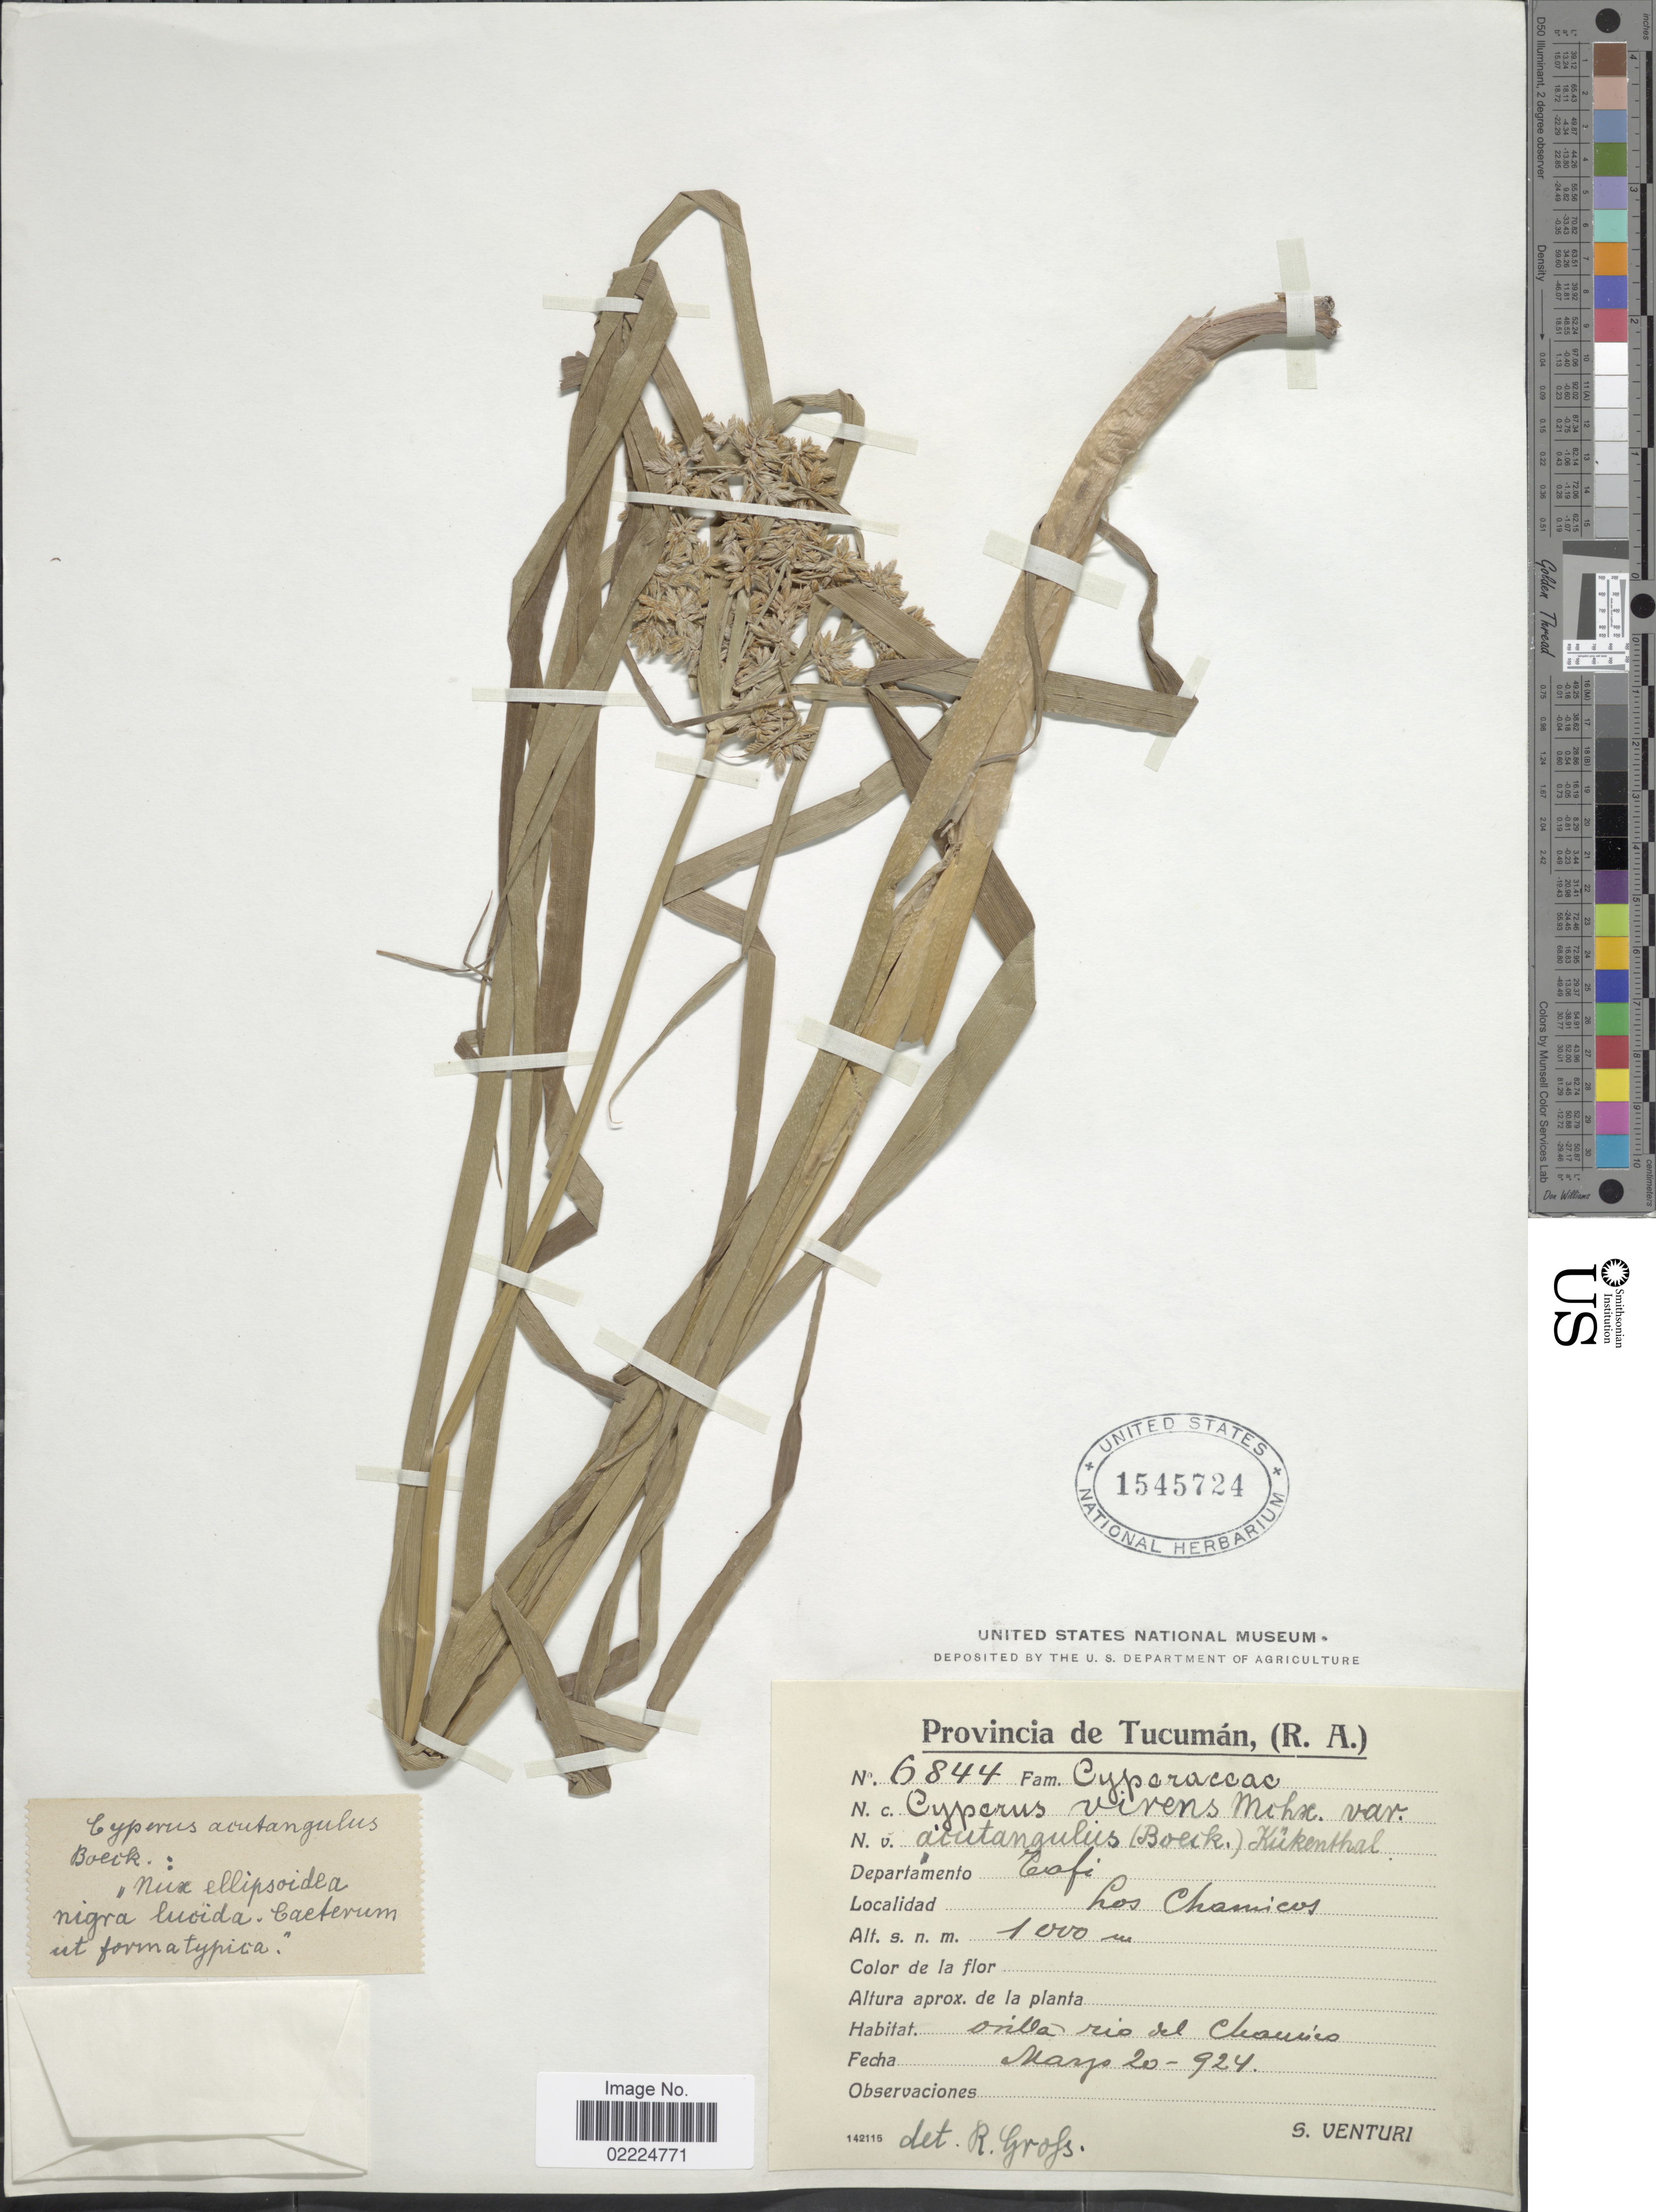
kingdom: Plantae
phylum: Tracheophyta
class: Liliopsida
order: Poales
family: Cyperaceae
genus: Cyperus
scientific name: Cyperus virens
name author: Michx.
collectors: S. Venturi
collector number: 6844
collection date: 1924-03-20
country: Argentina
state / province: Tucuman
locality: Departamento Tafi. Los Chamicos.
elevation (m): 1000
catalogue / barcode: US 1545724